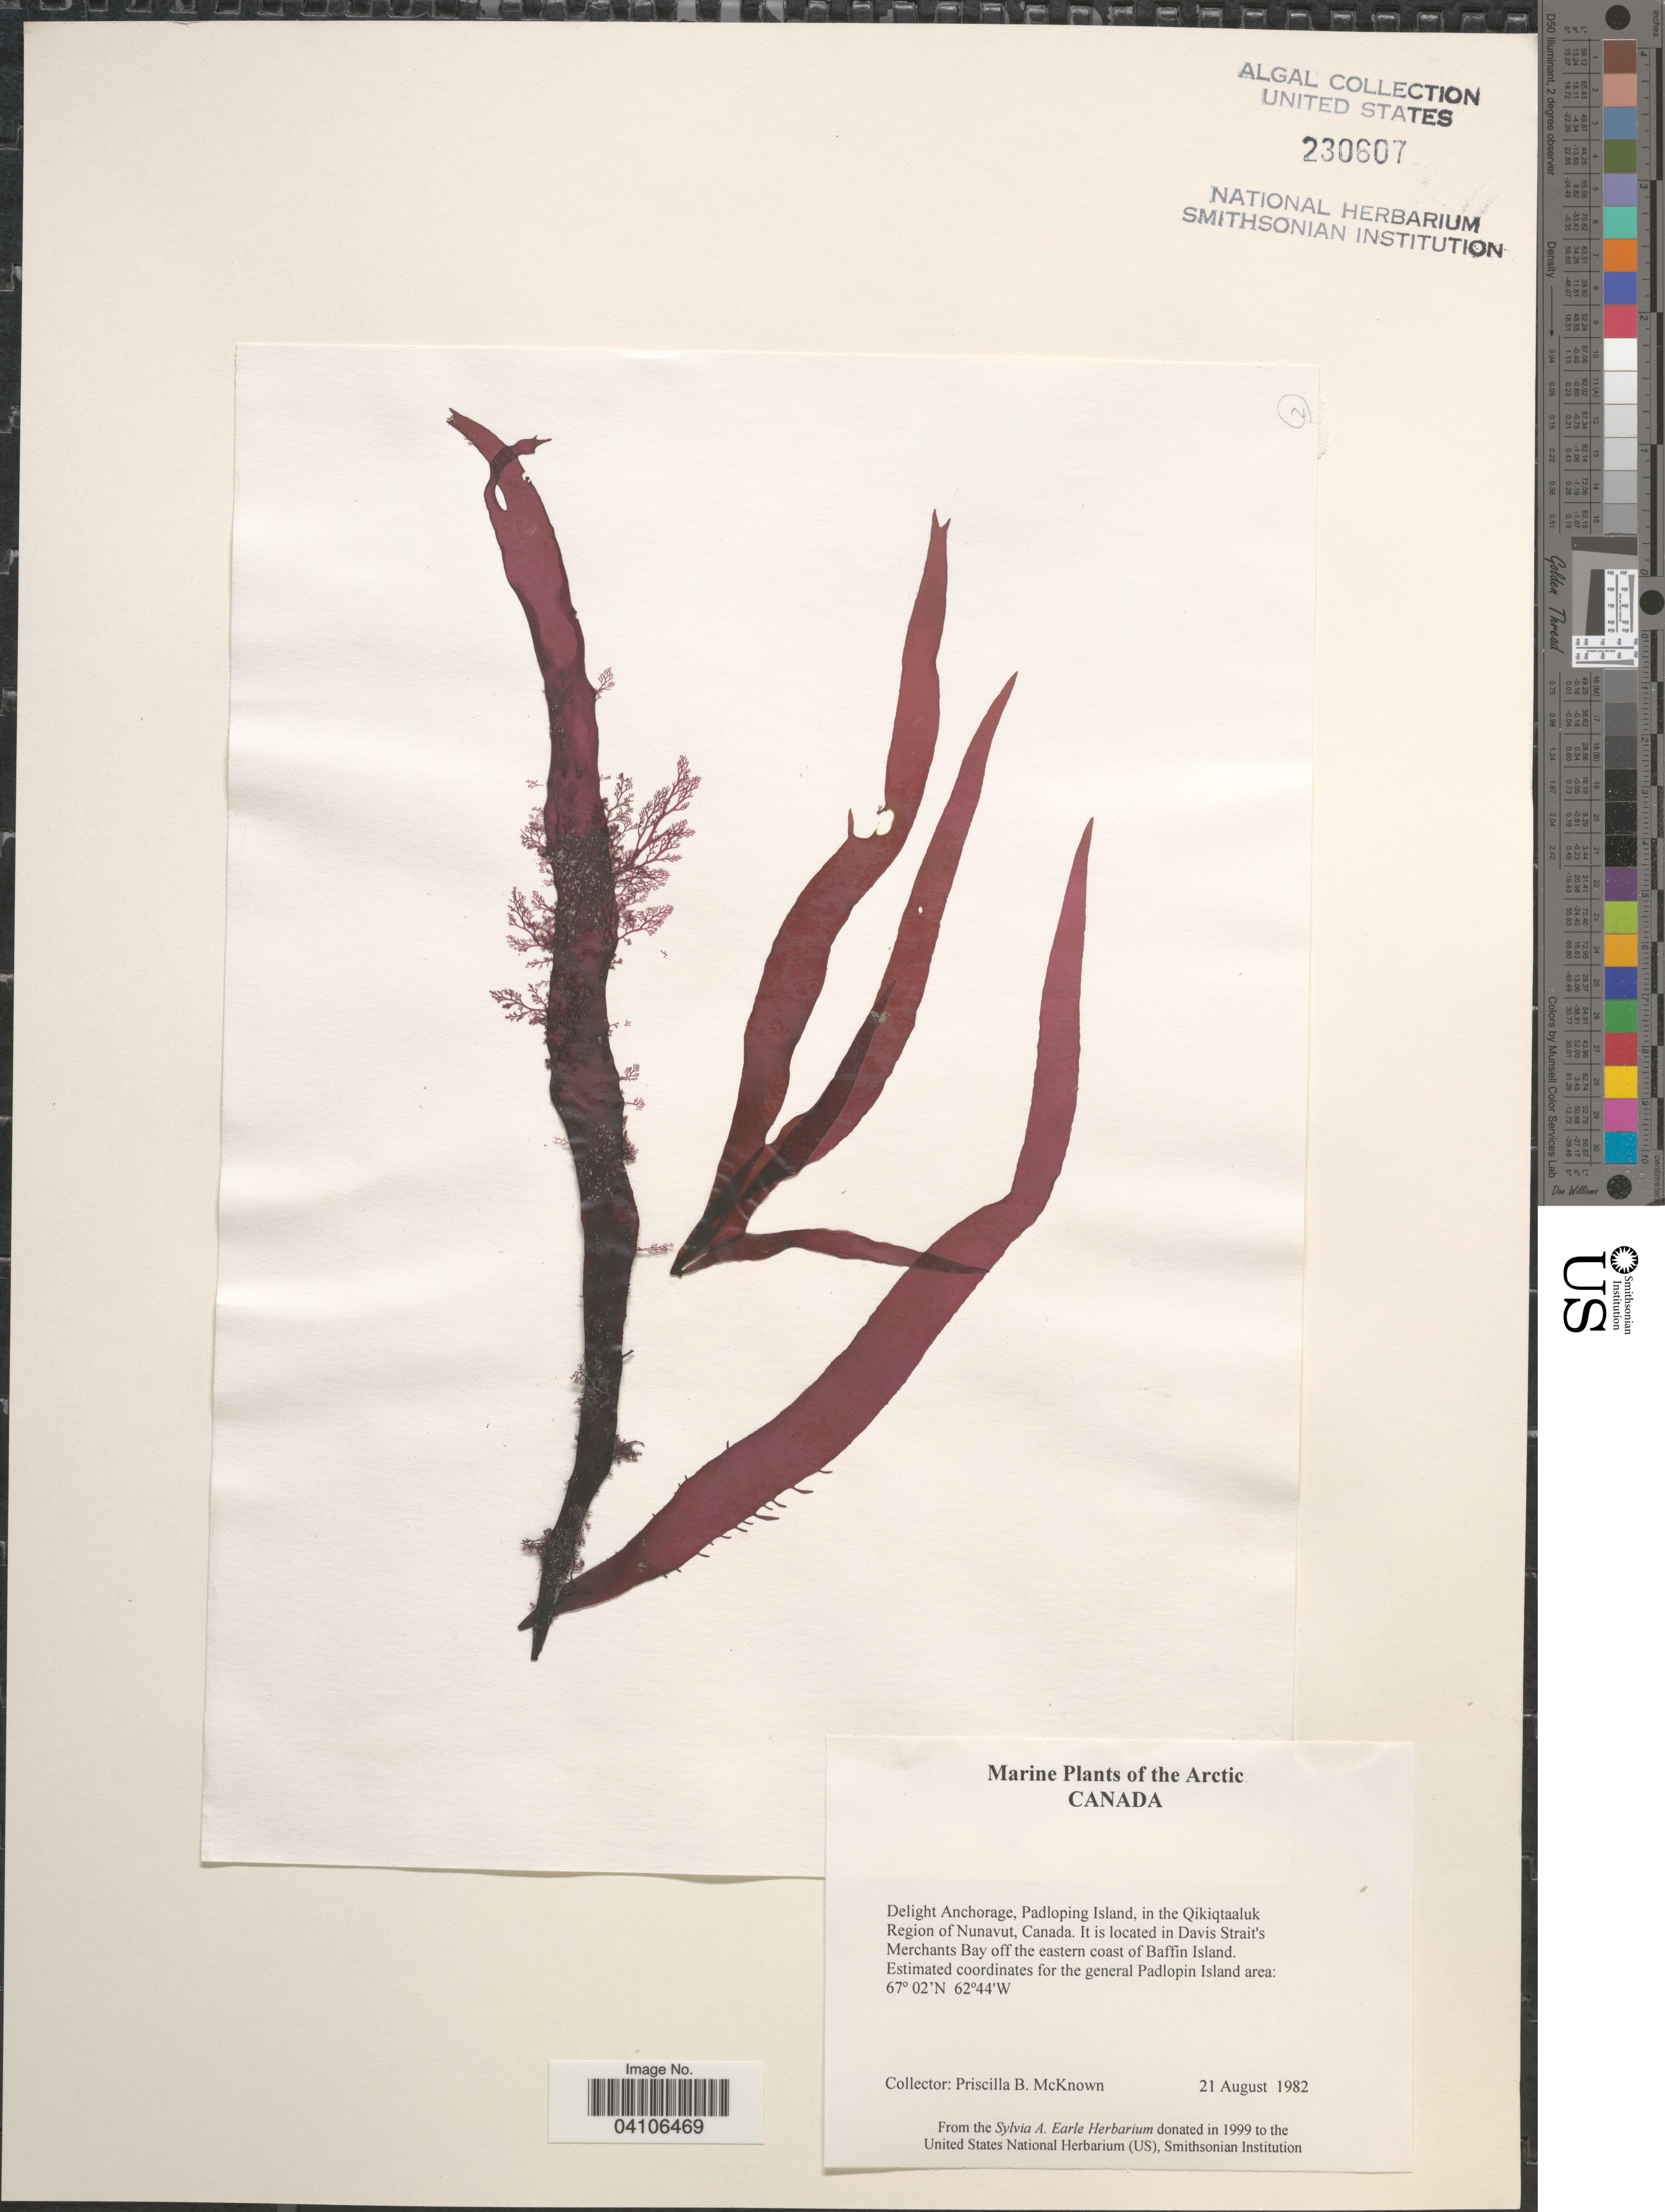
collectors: P. McKnown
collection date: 1982-08-21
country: Canada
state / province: Nunavut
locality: The Arctic Canada. Delight Anchorage, Padloping Island, in the Qikiqtaaluk Region of Nunavut. It is located in Davis Strait's Merchants Bay off the eastern coast of Baffin Island.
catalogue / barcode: US 230607